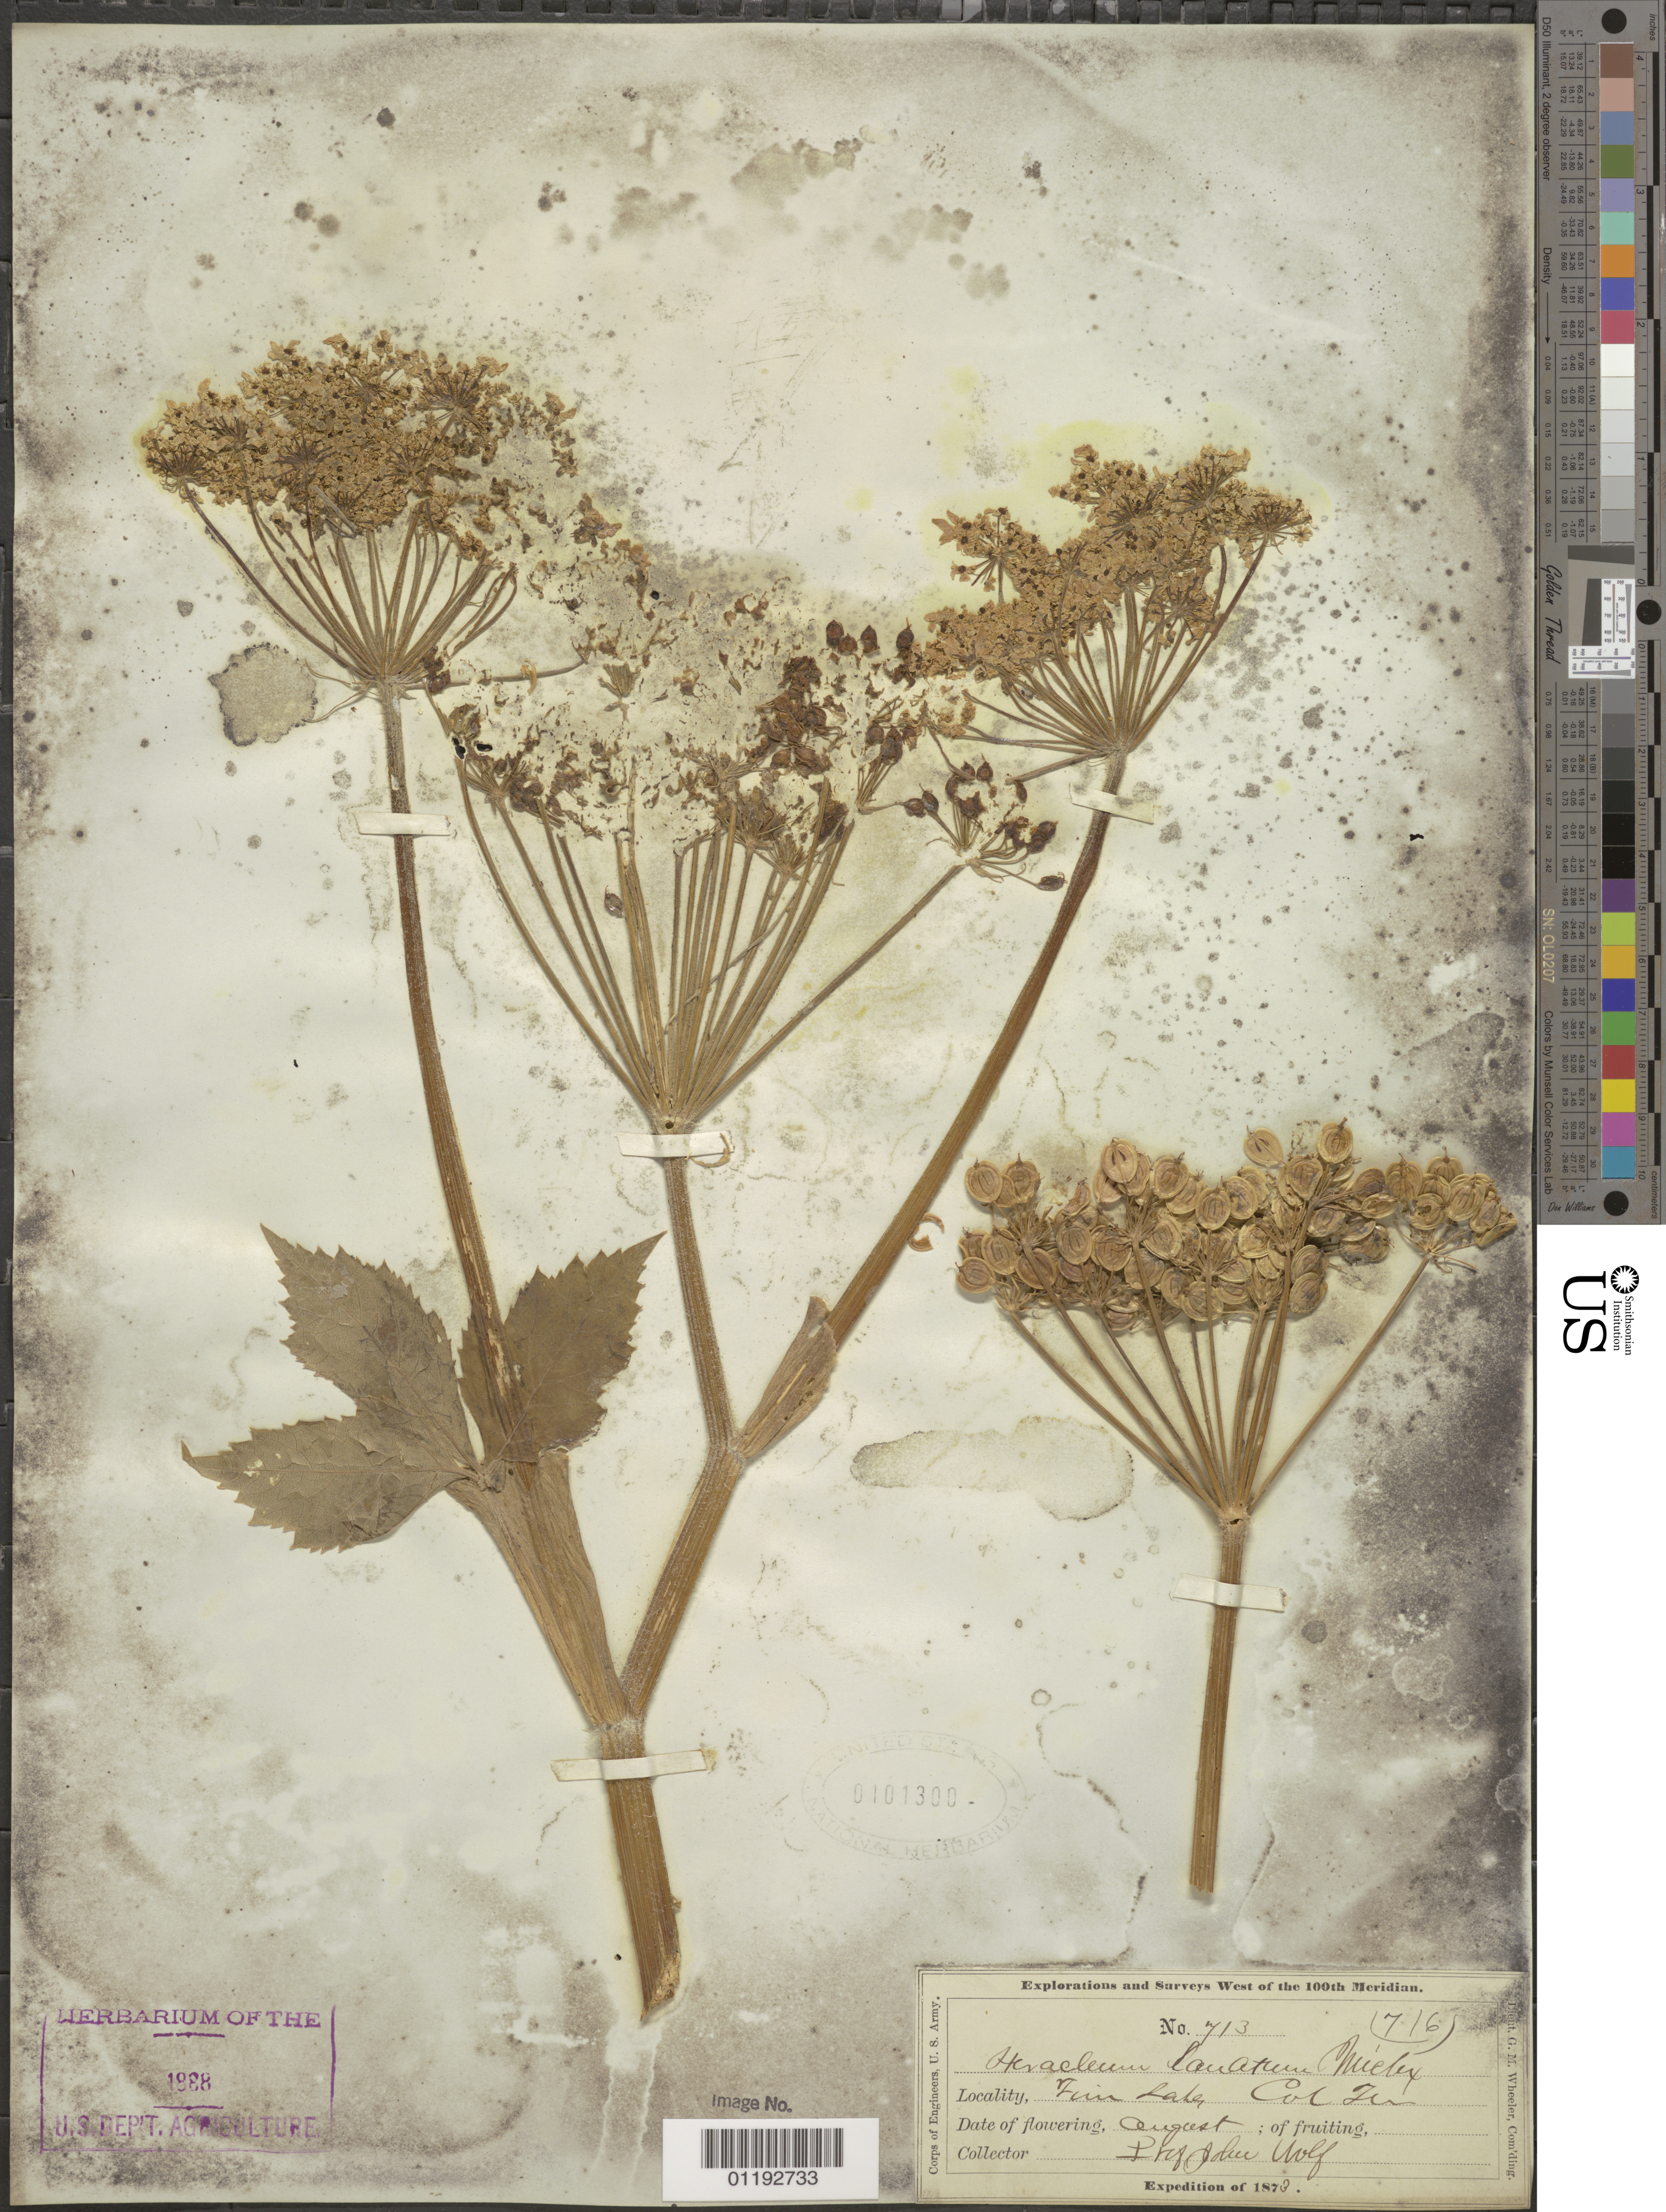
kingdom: Plantae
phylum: Tracheophyta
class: Magnoliopsida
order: Apiales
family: Apiaceae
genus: Heracleum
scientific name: Heracleum lanatum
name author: Michx.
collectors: J. Wolf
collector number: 713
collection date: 1873-08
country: United States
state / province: Colorado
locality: Twin Lakes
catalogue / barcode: US 101300